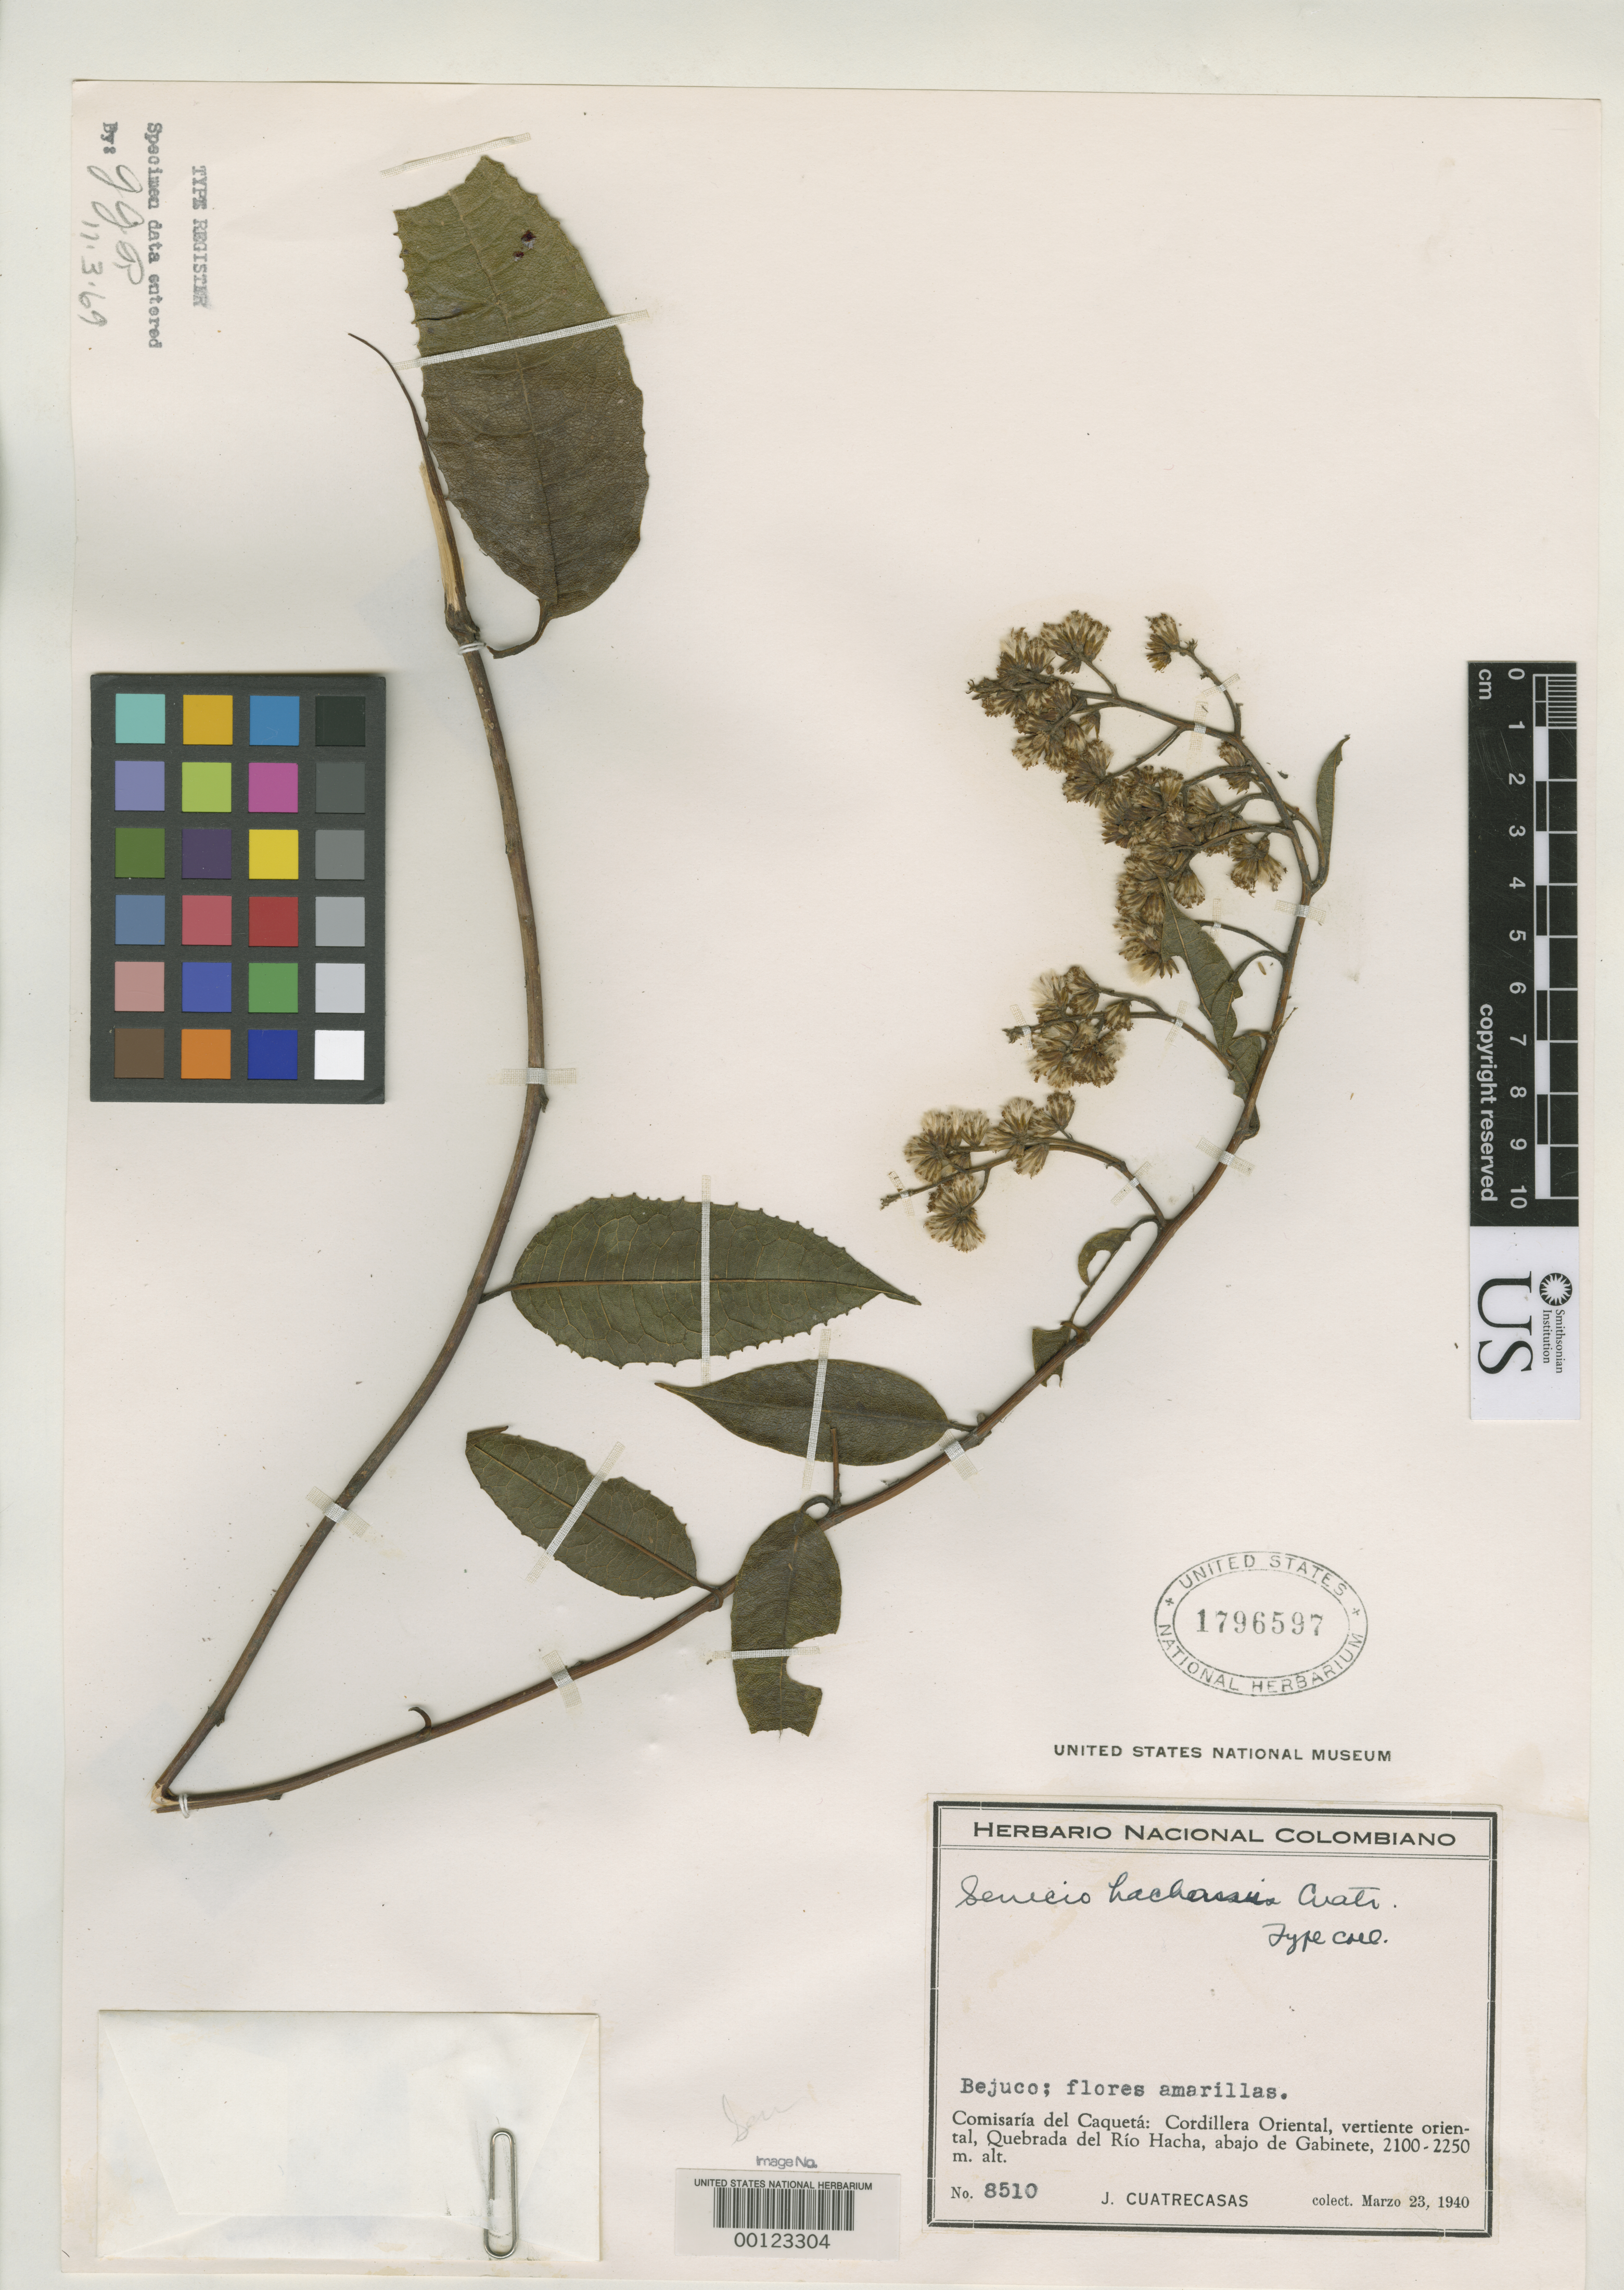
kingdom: Plantae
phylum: Tracheophyta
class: Magnoliopsida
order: Asterales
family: Asteraceae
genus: Senecio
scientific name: Senecio hachanus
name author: Cuatrec.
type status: Isotype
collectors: J. Cuatrecasas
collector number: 8510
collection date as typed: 23 Mar 1940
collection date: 1940-03-23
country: Colombia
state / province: Caquetá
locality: Gabinete.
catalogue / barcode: US 1796597